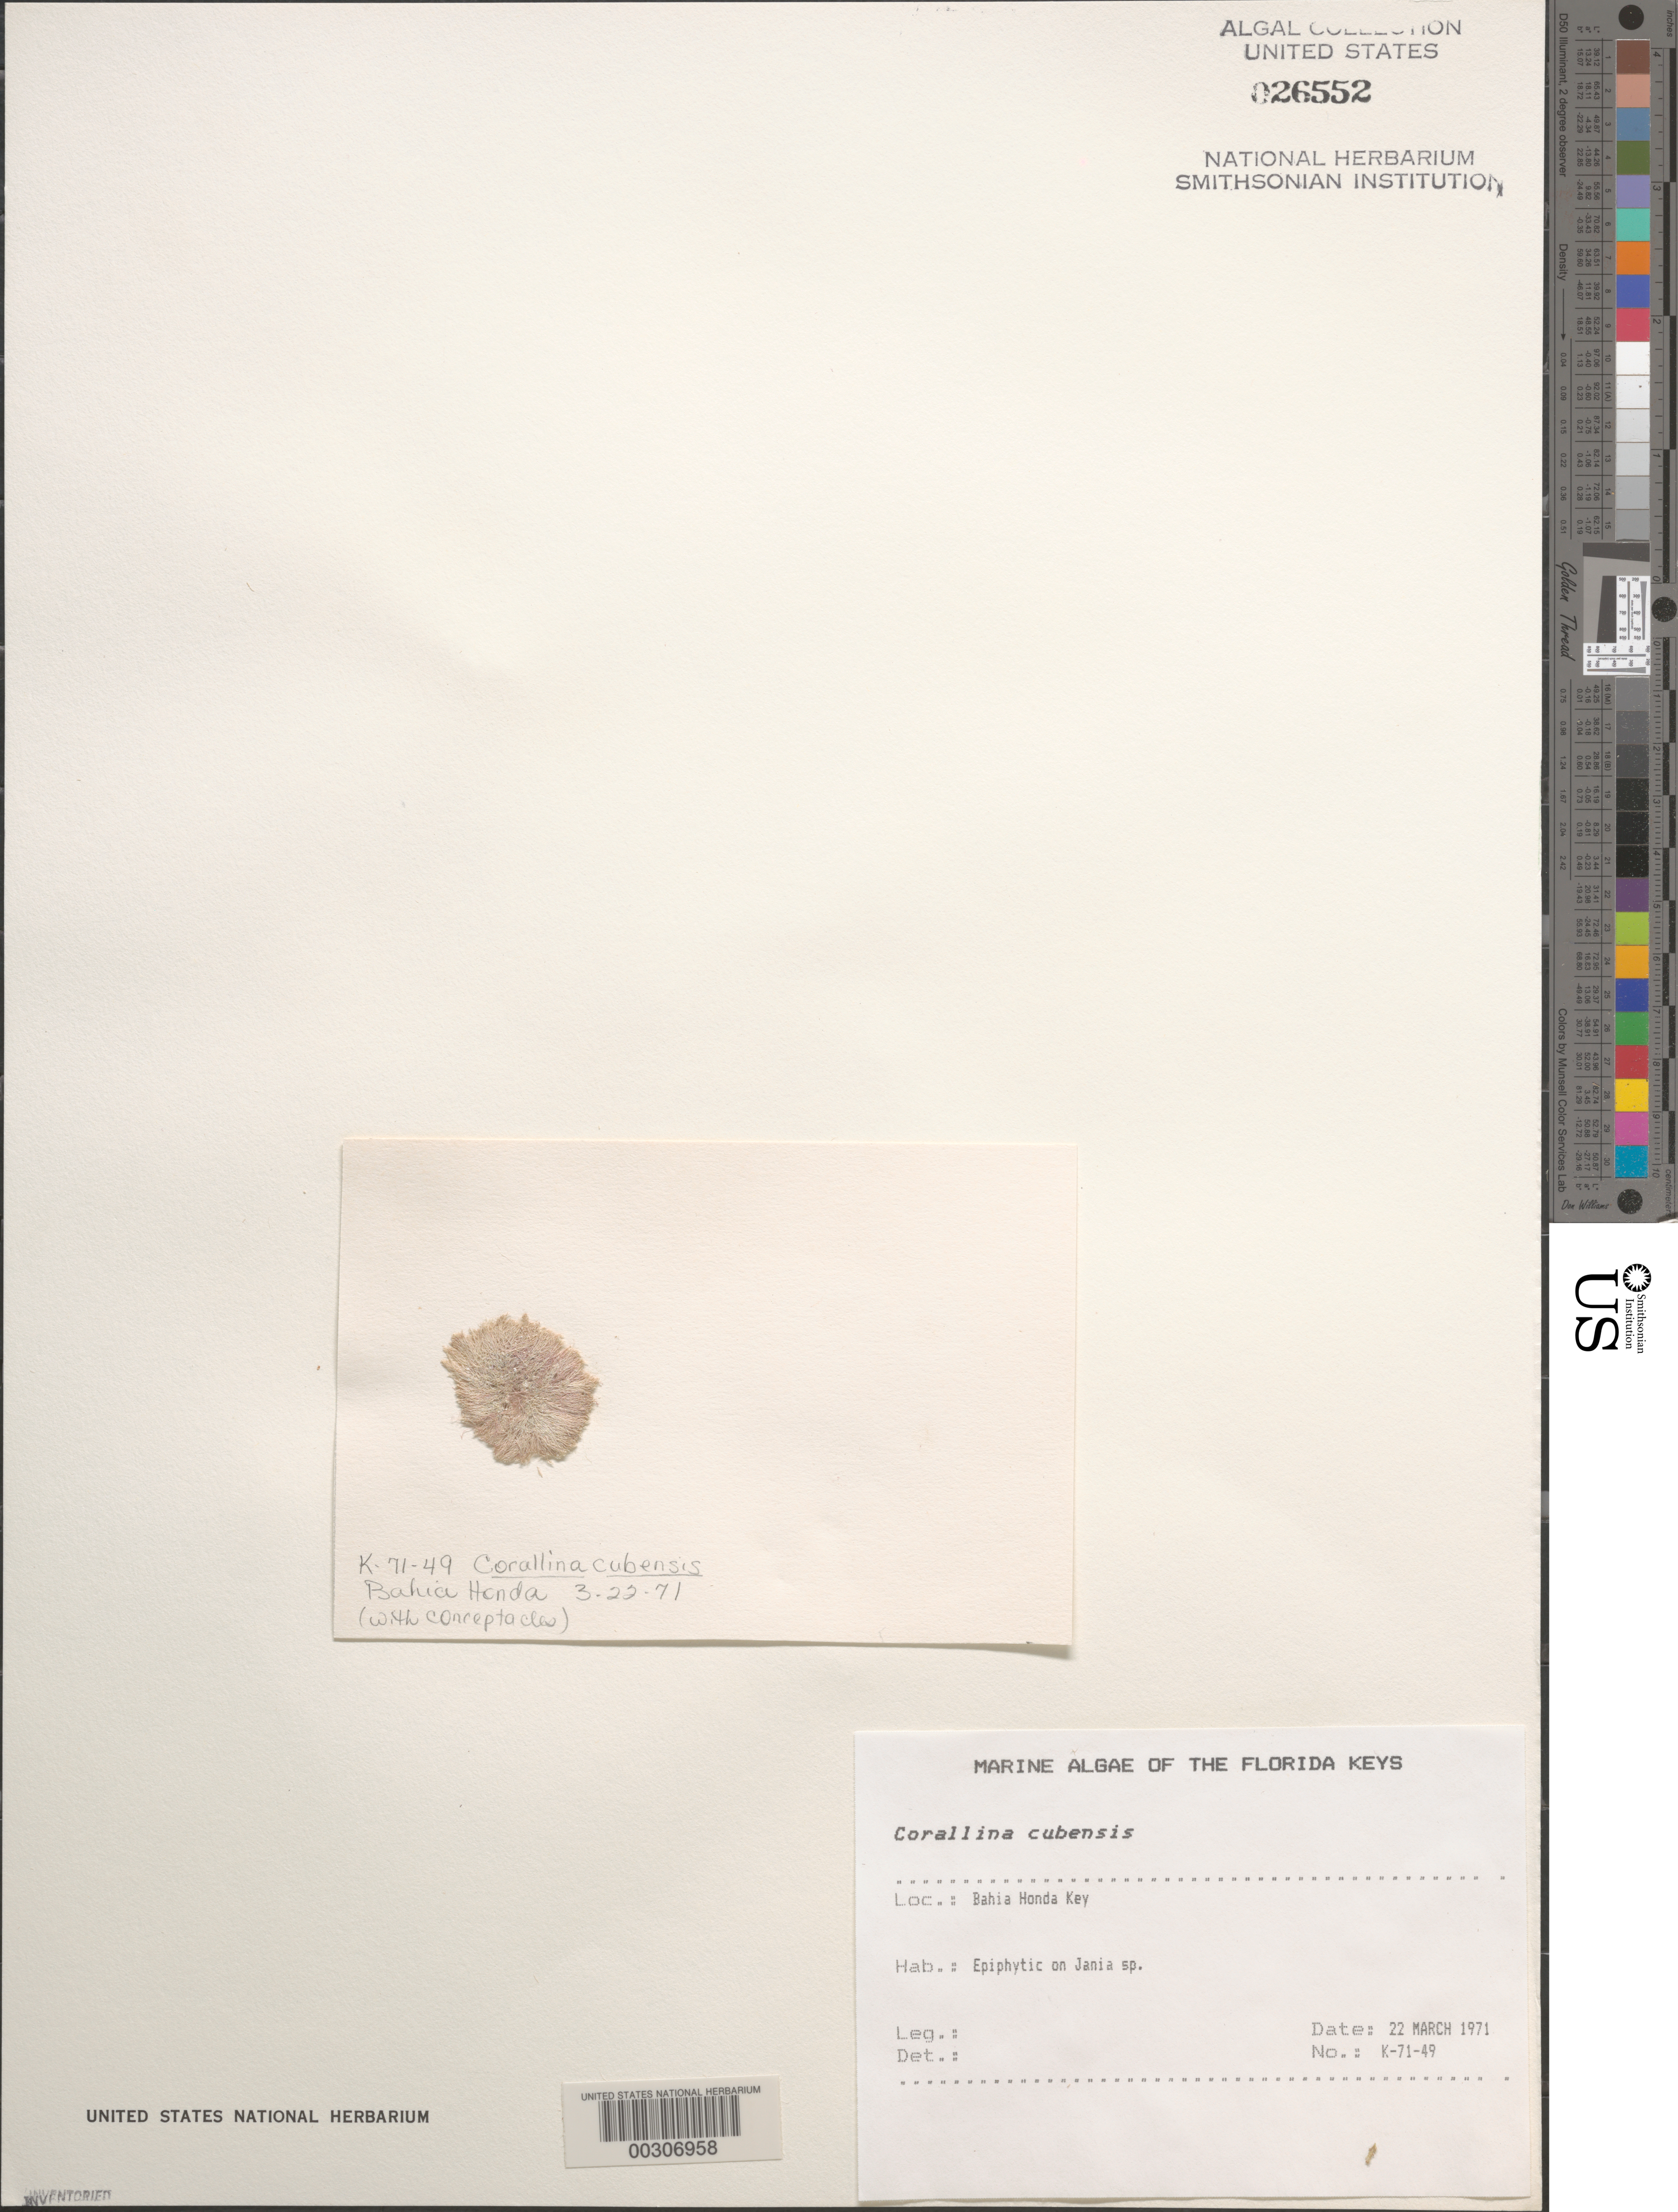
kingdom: Plantae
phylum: Rhodophyta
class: Florideophyceae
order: Corallinales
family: Corallinaceae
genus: Jania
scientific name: Jania cubensis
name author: Mont. ex Kütz.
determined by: Algae name updating Project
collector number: K-71-49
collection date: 1971-03-22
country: United States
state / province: Florida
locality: The Florida Keys. Bahia Honda Key.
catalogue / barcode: US 26552